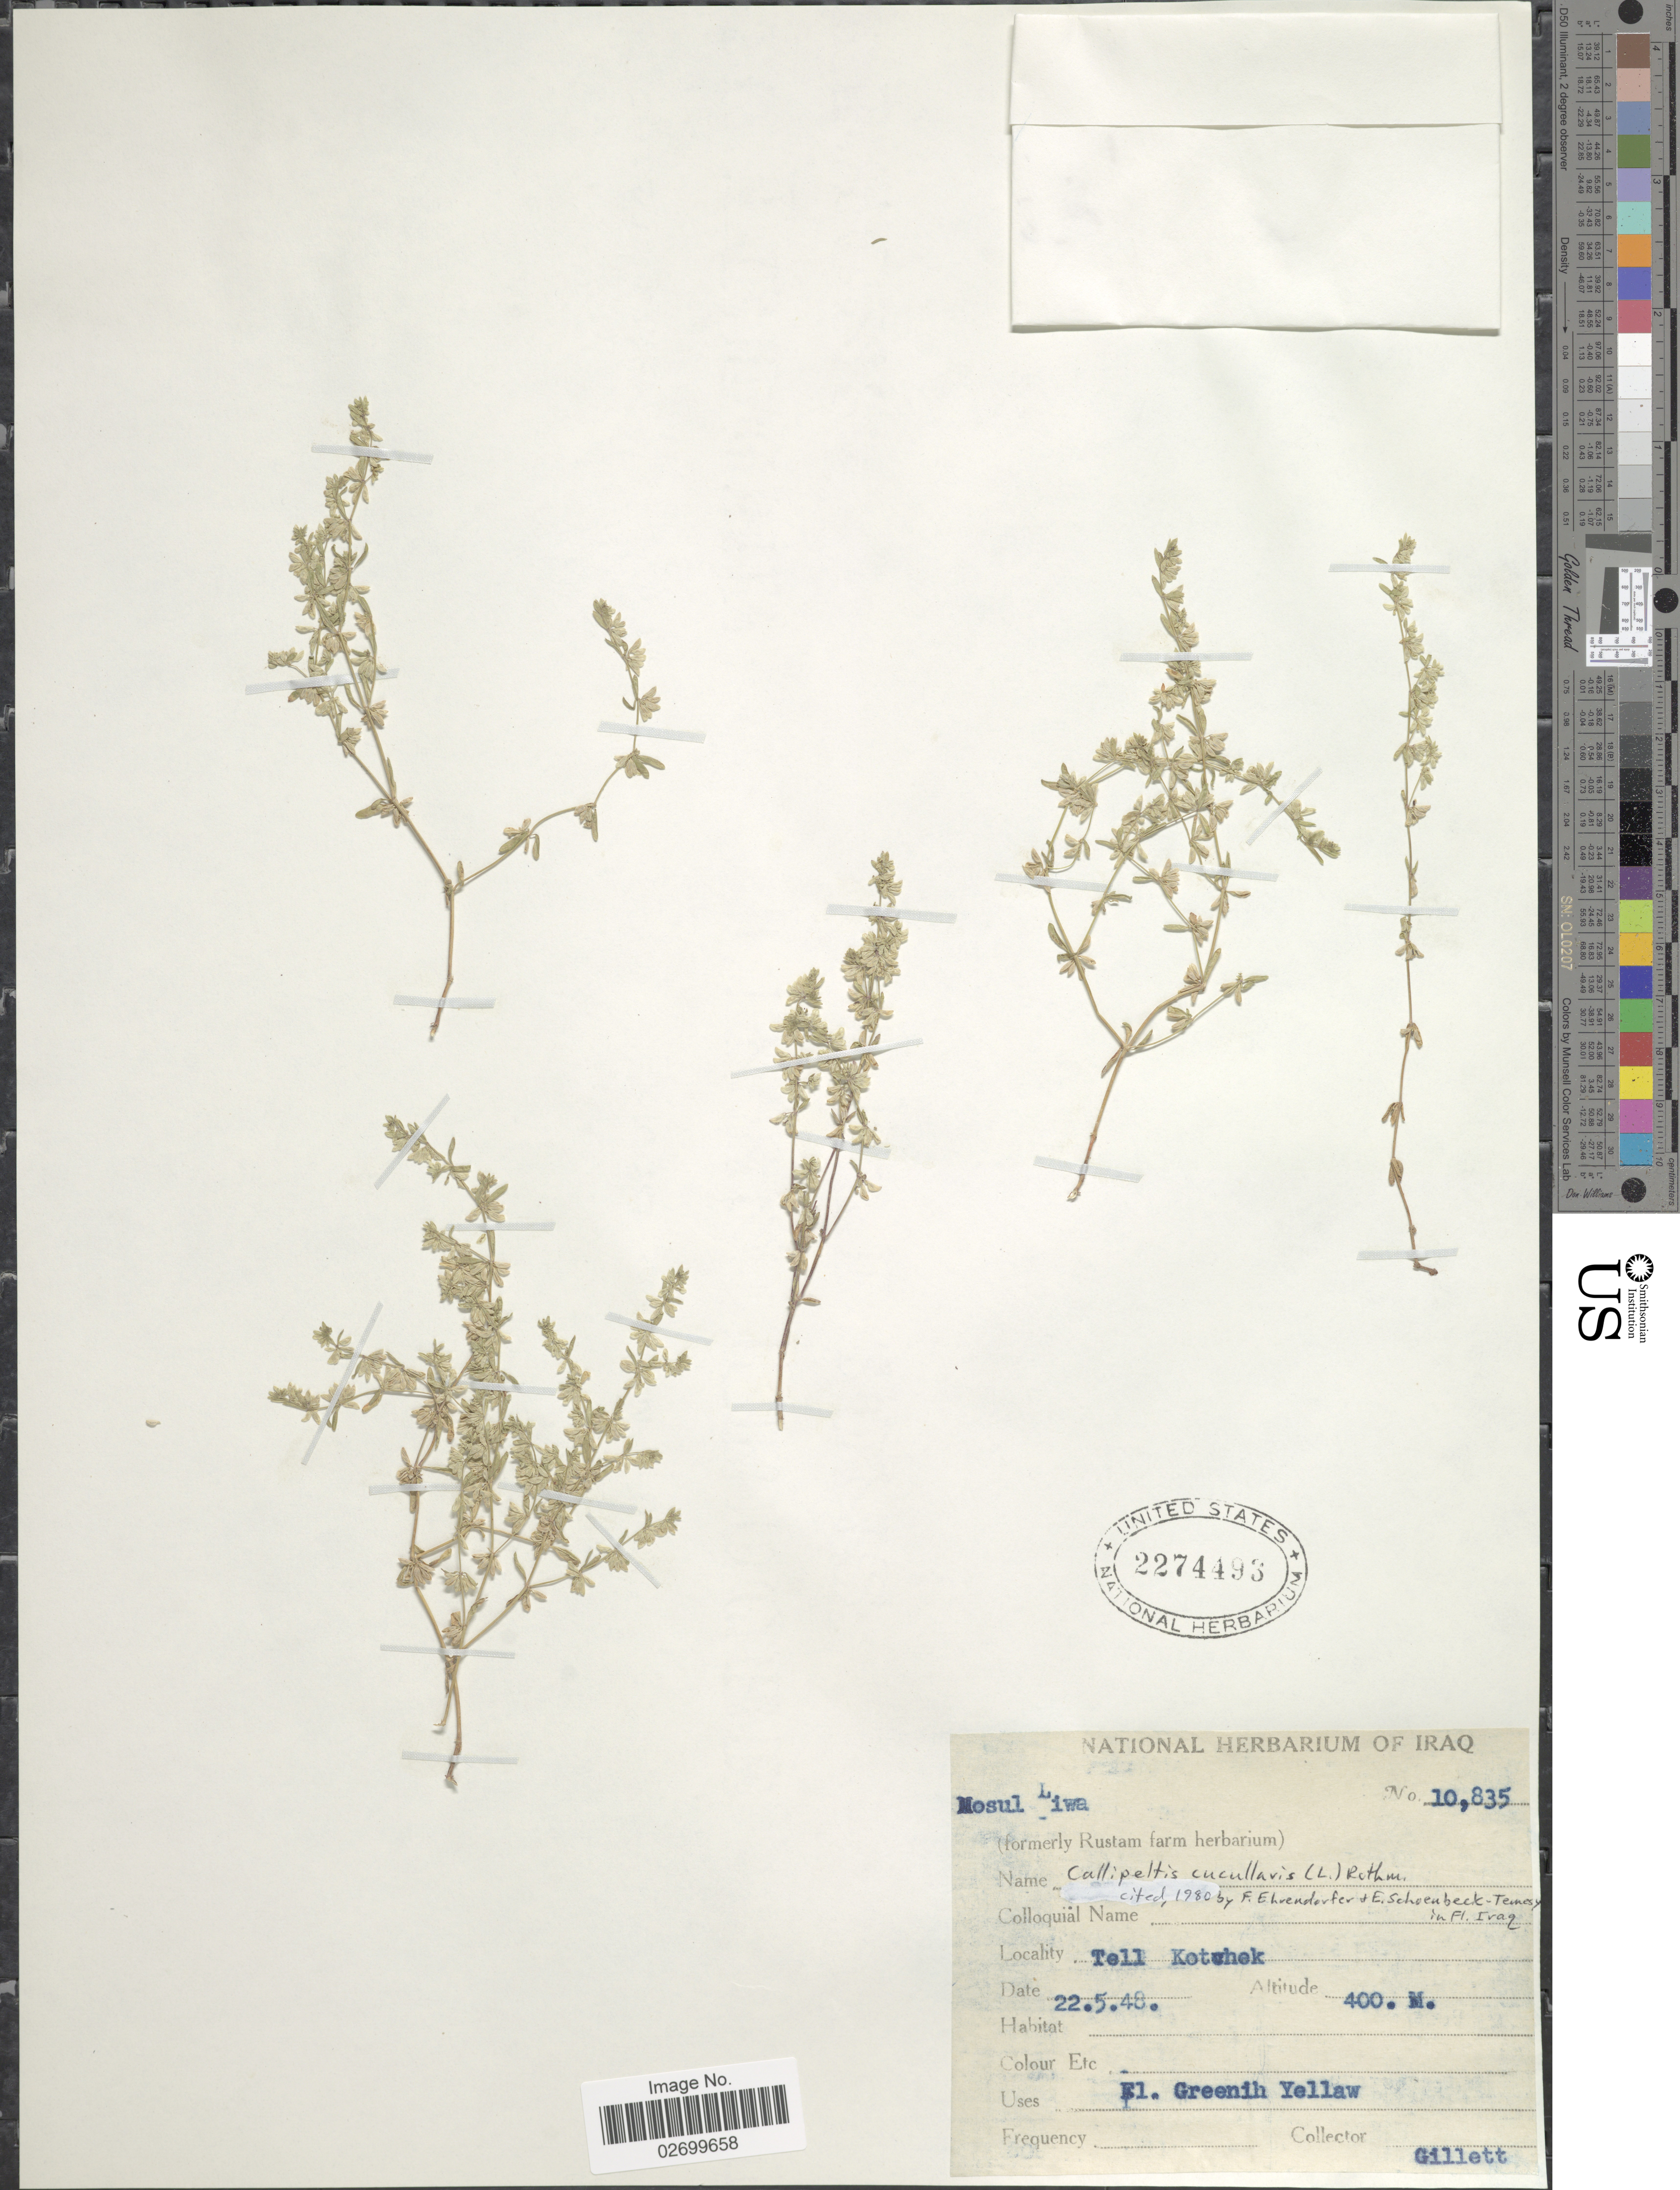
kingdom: Plantae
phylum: Tracheophyta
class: Magnoliopsida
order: Gentianales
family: Rubiaceae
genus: Callipeltis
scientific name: Callipeltis cucullaris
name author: (L.) DC.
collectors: Gillett, --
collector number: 10835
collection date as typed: Transcribed d/m/y: 22/5/48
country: Iraq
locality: Tell Kotchek, Mosul Liwa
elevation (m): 400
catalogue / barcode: US 2274493